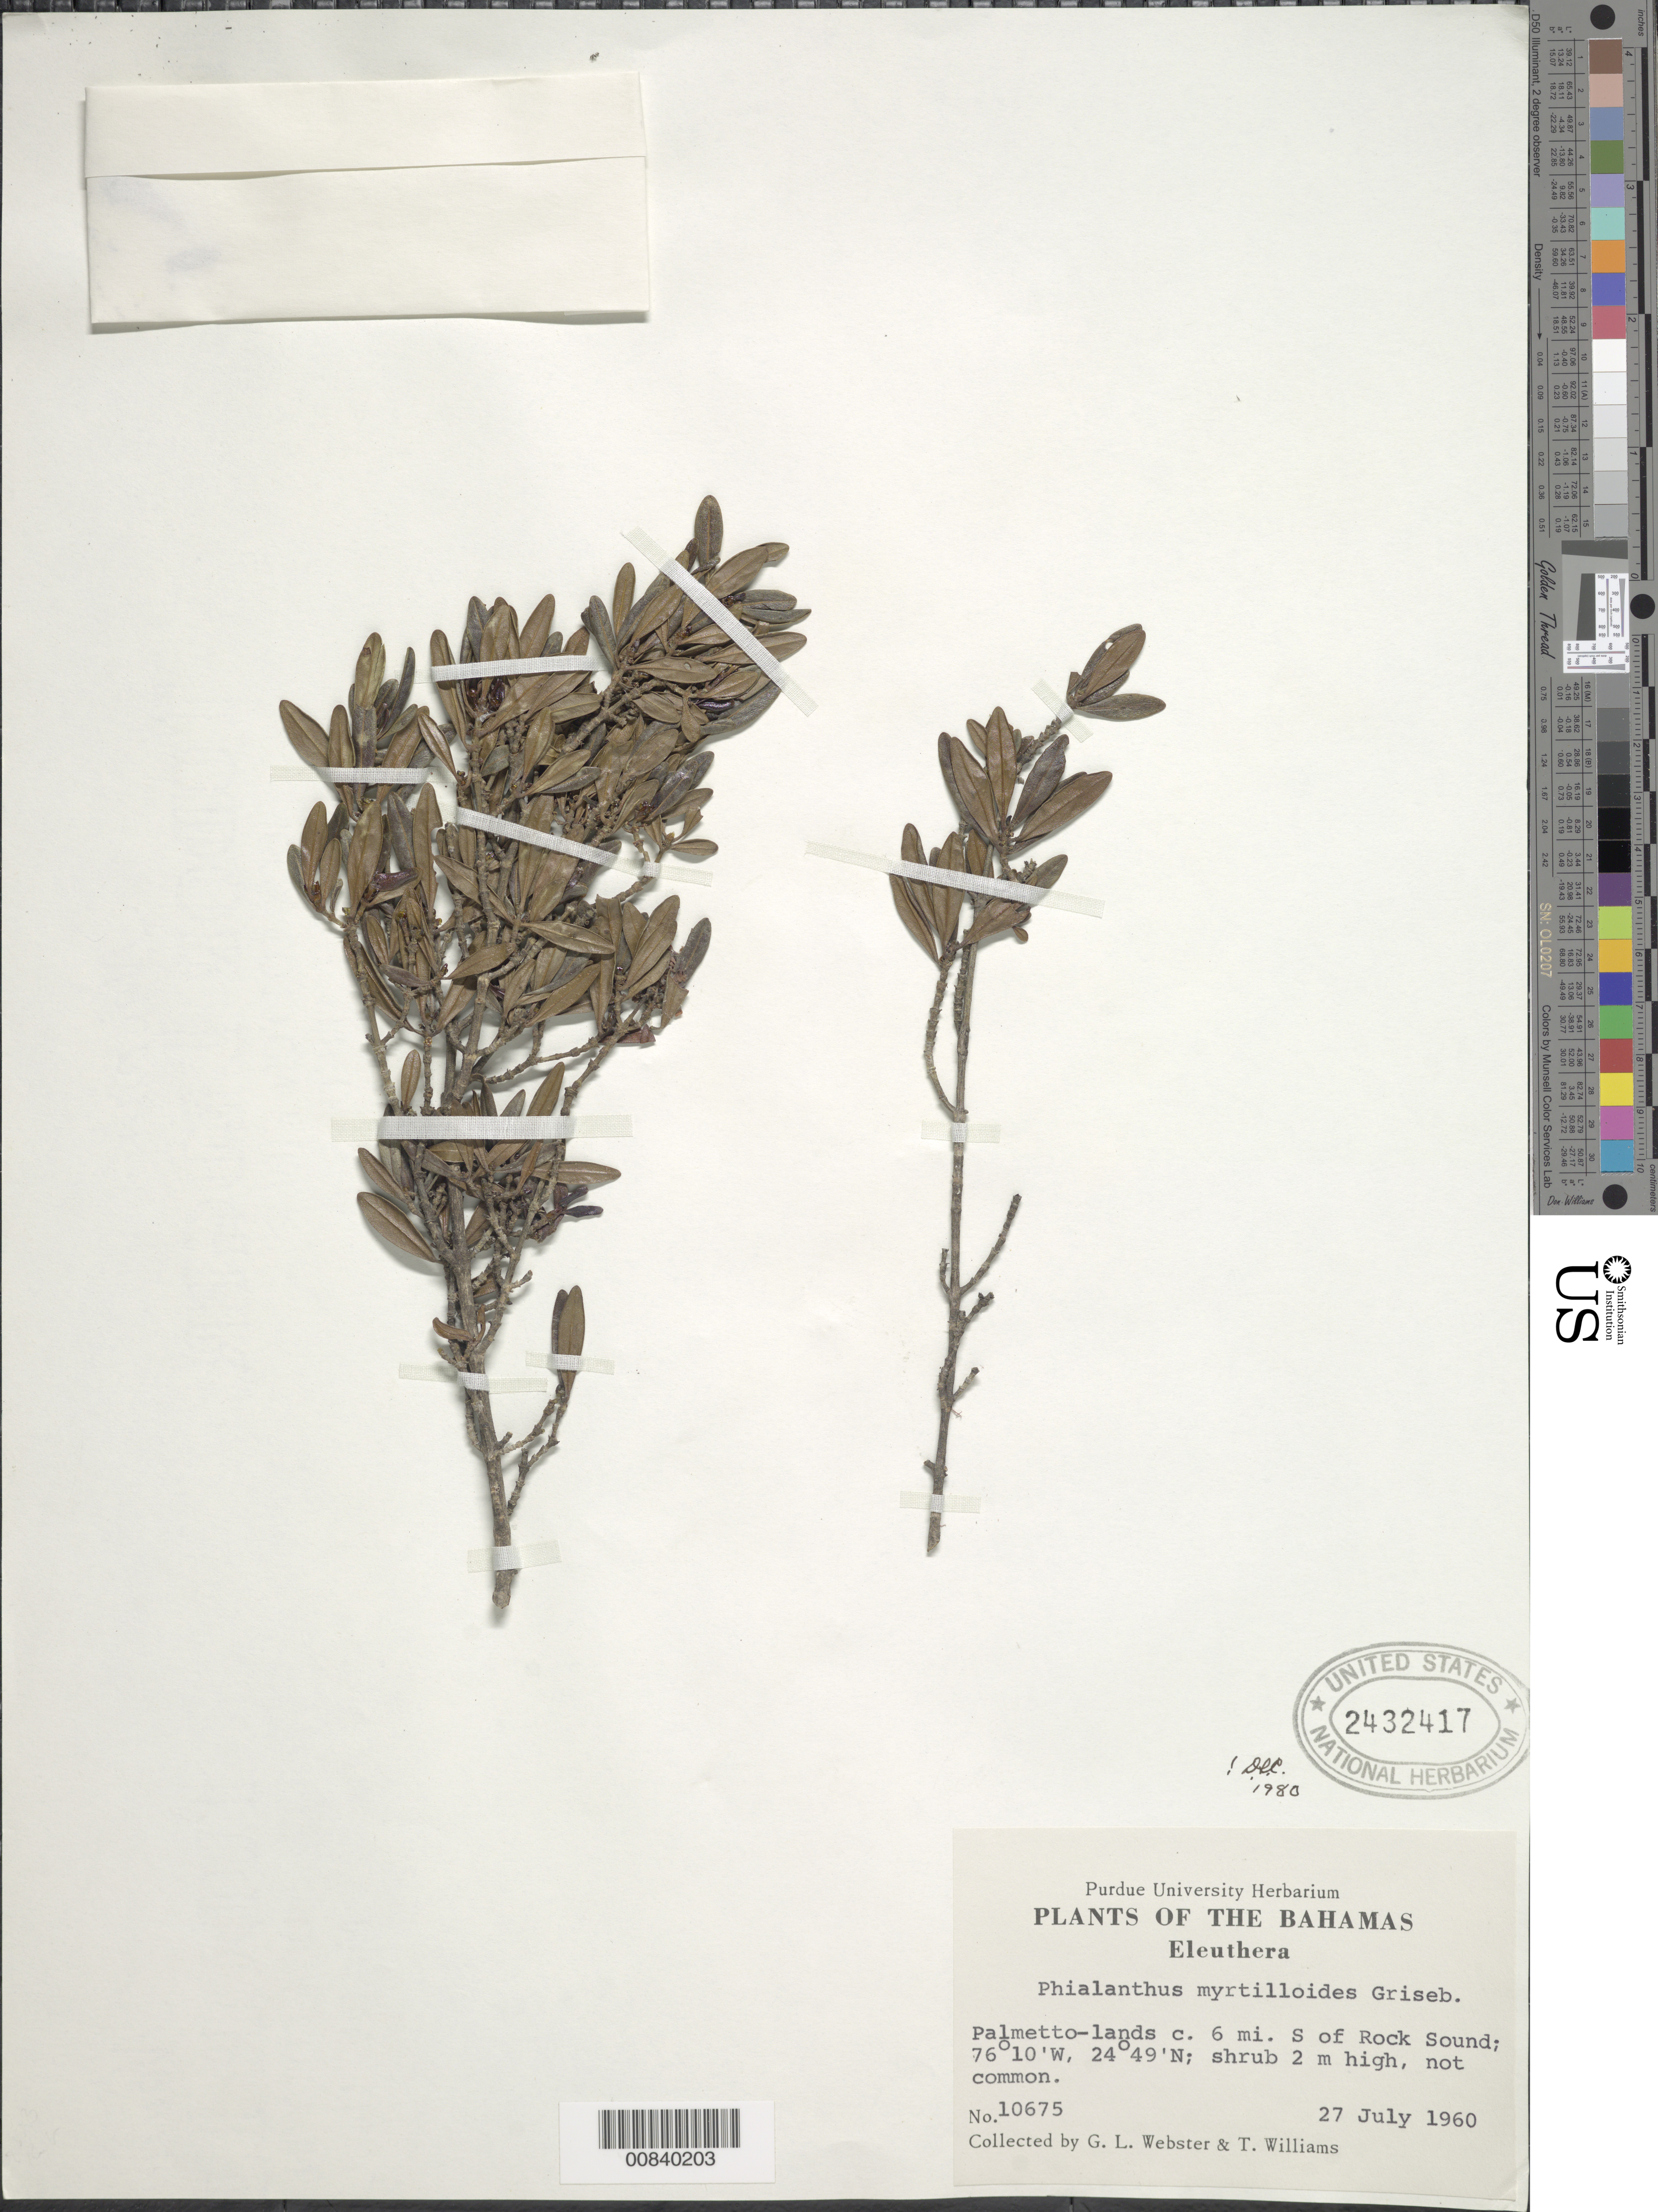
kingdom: Plantae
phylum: Tracheophyta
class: Magnoliopsida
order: Gentianales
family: Rubiaceae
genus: Phialanthus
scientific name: Phialanthus myrtilloides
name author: Griseb.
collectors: G. L. Webster & T. Williams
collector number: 10675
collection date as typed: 27 Jul 1960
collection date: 1960-07-27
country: Bahamas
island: Eleuthera Island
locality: Eleuthera: c. 6 mi. S of Rock Sound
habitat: Palmetto-lands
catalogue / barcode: US 2432417